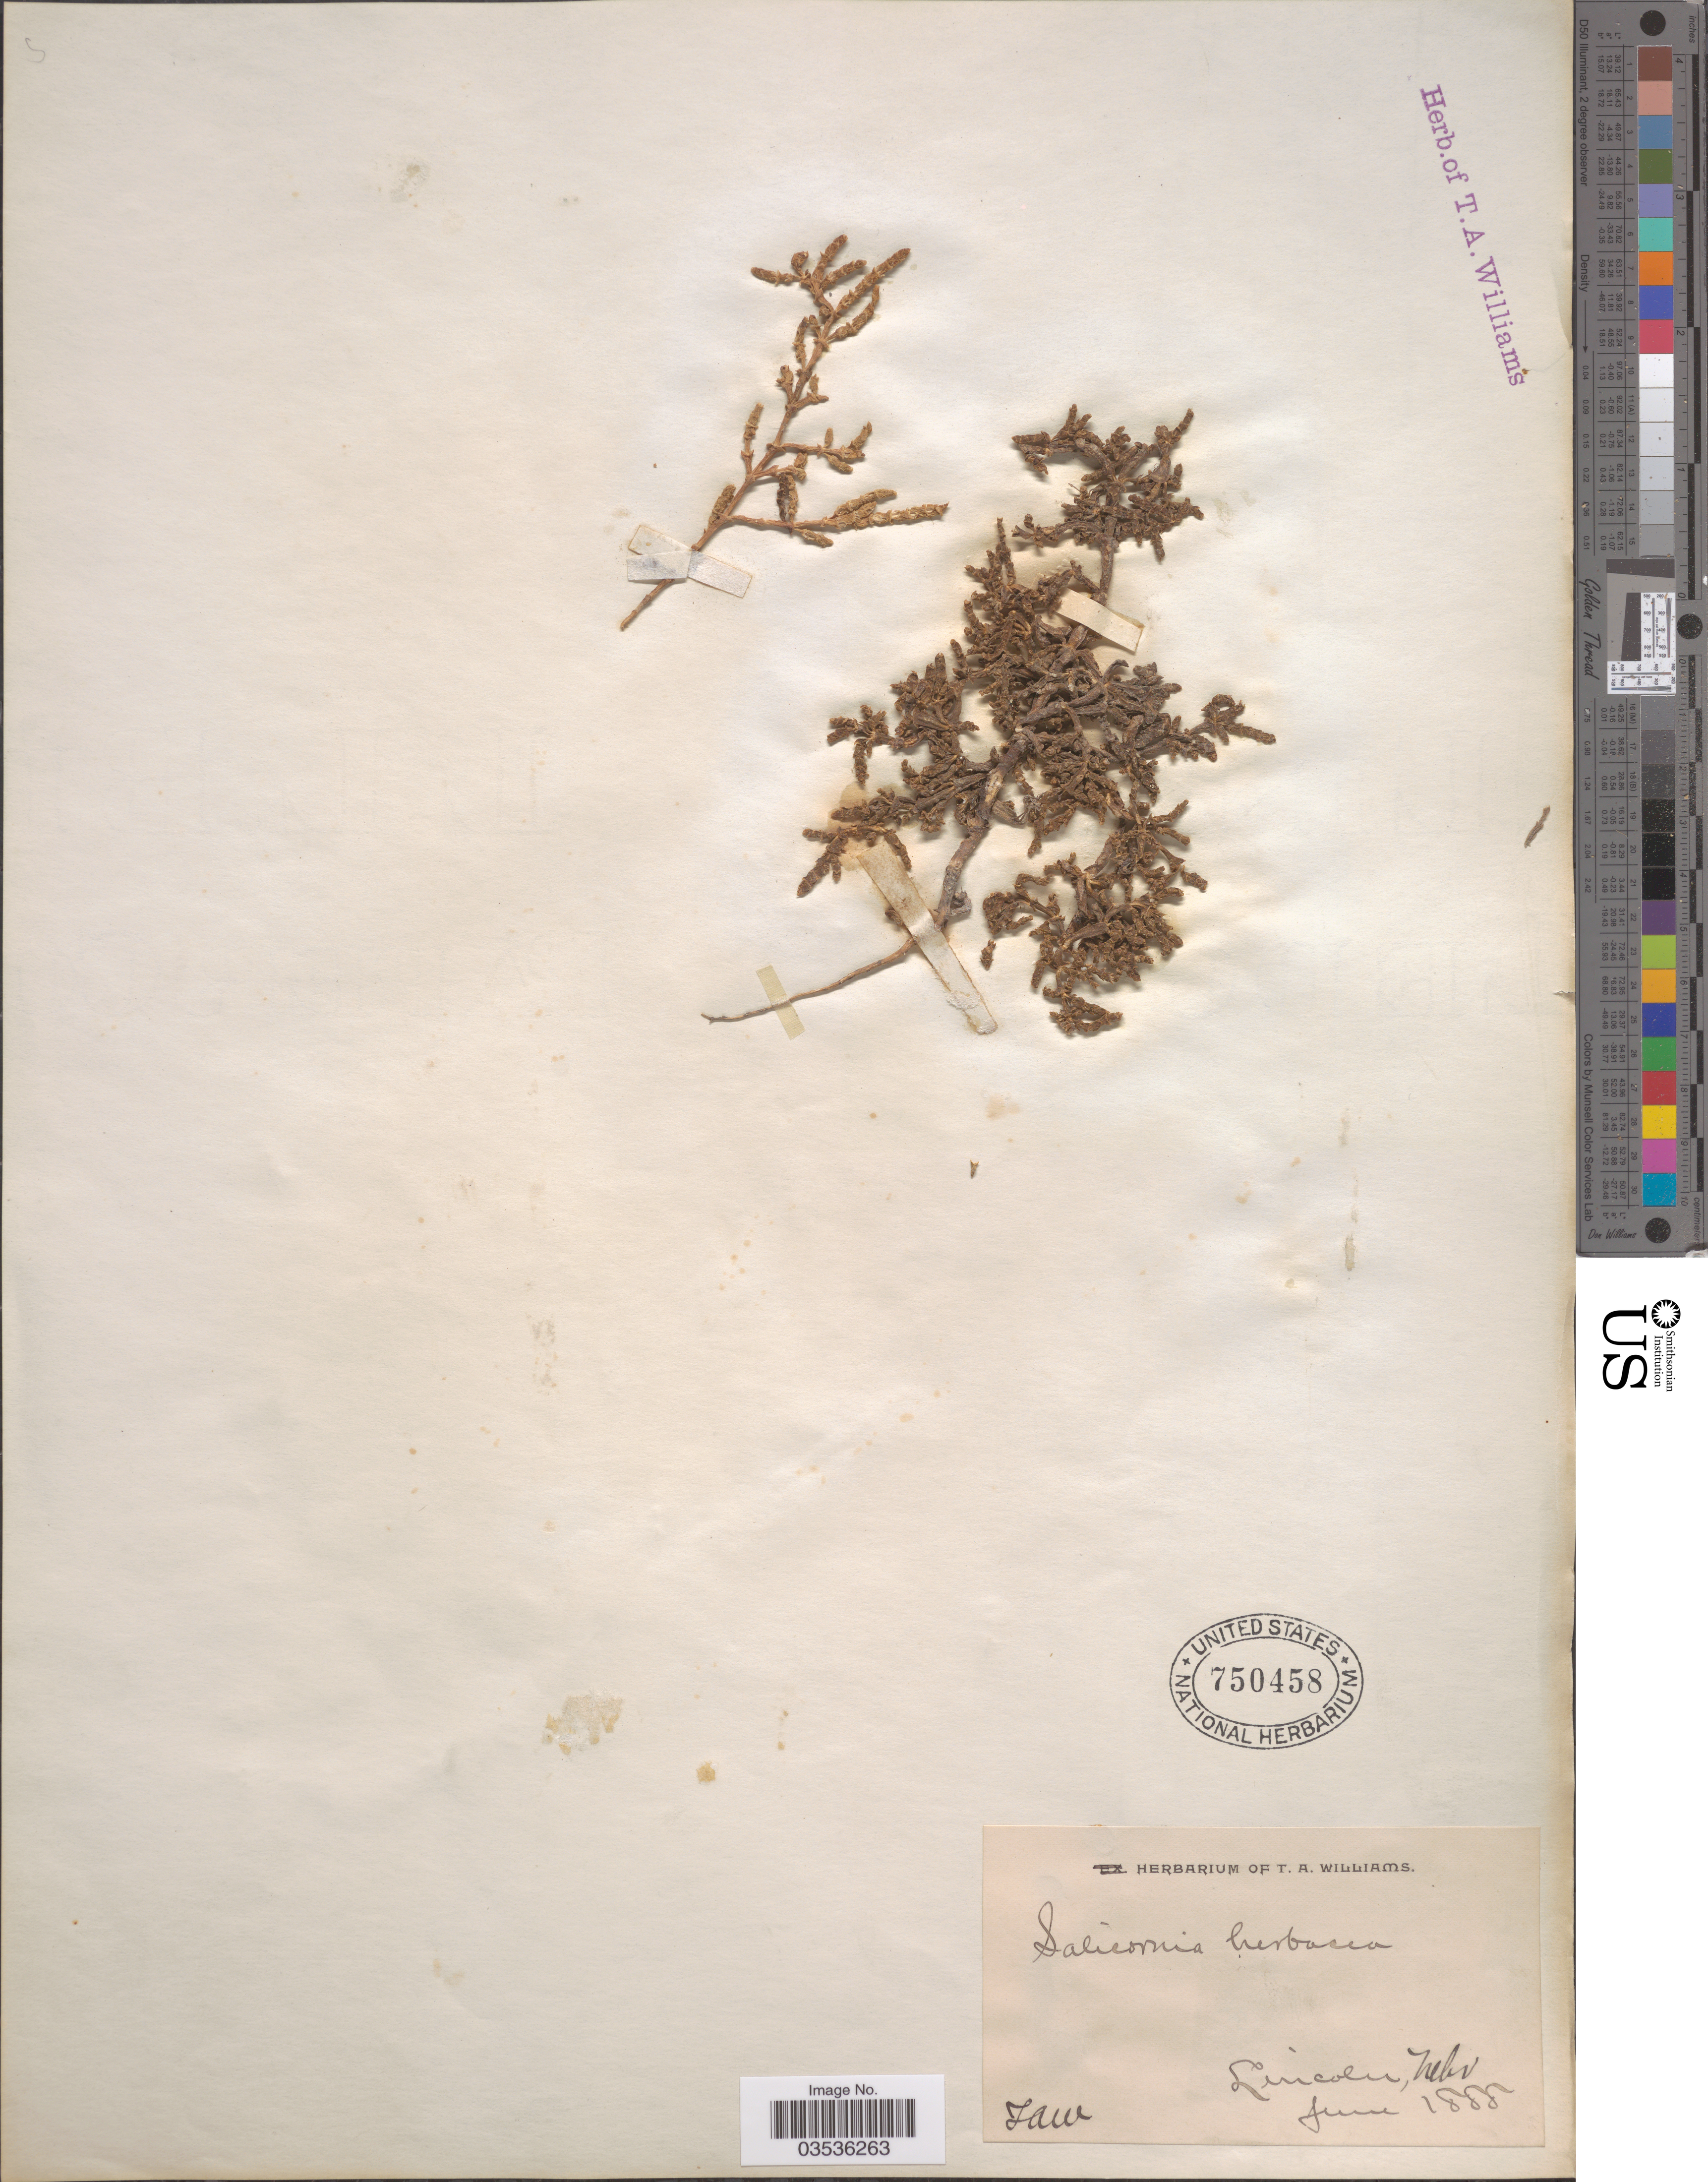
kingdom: Plantae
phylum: Tracheophyta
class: Magnoliopsida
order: Caryophyllales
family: Amaranthaceae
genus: Salicornia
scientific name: Salicornia rubra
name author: A. Nelson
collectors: T. Williams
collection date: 1888-06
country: United States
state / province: Nebraska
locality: Lincoln.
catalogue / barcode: US 750458